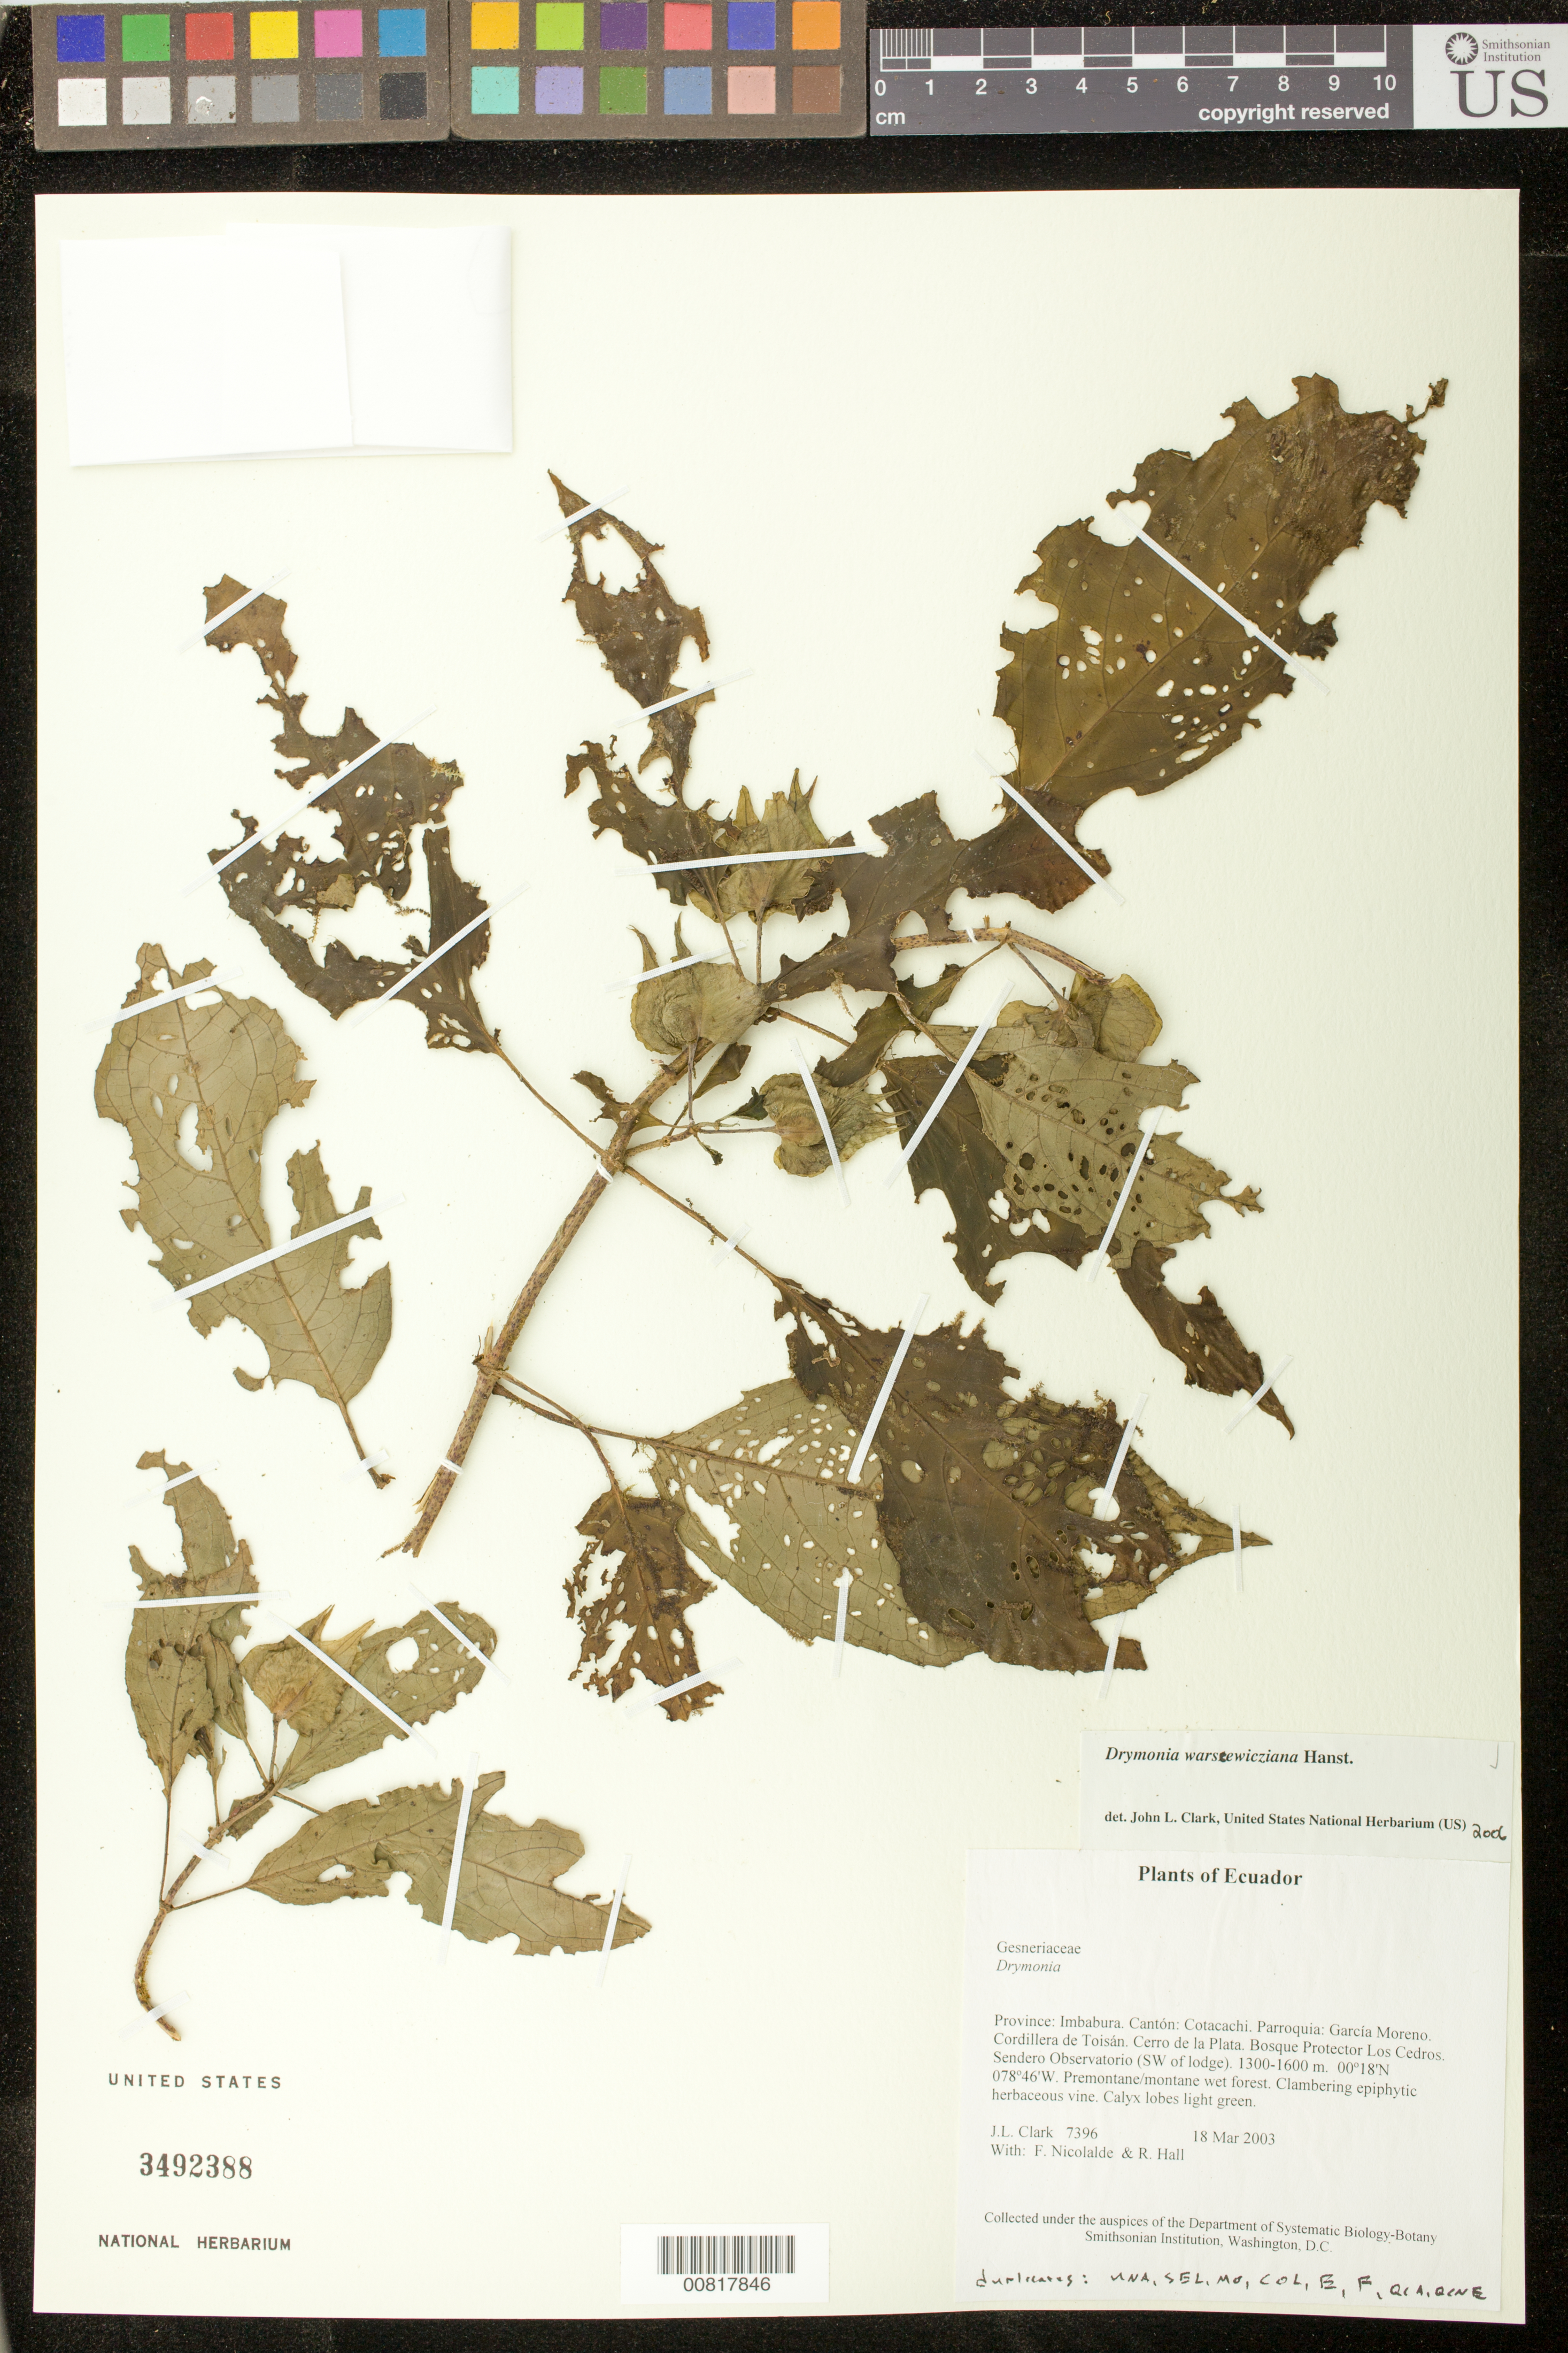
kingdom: Plantae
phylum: Tracheophyta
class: Magnoliopsida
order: Lamiales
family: Gesneriaceae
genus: Drymonia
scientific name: Drymonia warszewicziana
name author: Hanst.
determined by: Clark, J. L., (SEL), The Marie Selby Botanical Garden (UNITED STATES)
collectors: J. L. Clark, F. Nicolalde & R. Hall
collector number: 7396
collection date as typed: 18 Mar 2003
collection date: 2003-03-18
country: Ecuador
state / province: Imbabura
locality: Cotacachi. Parroquia: García Moreno. Cordillera de Toisán. Cerro de la Plata. Bosque Protector Los Cedros. Sendero Observatorio (SW of lodge).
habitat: Premontane/montane wet forest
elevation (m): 1300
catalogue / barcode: US 3492388